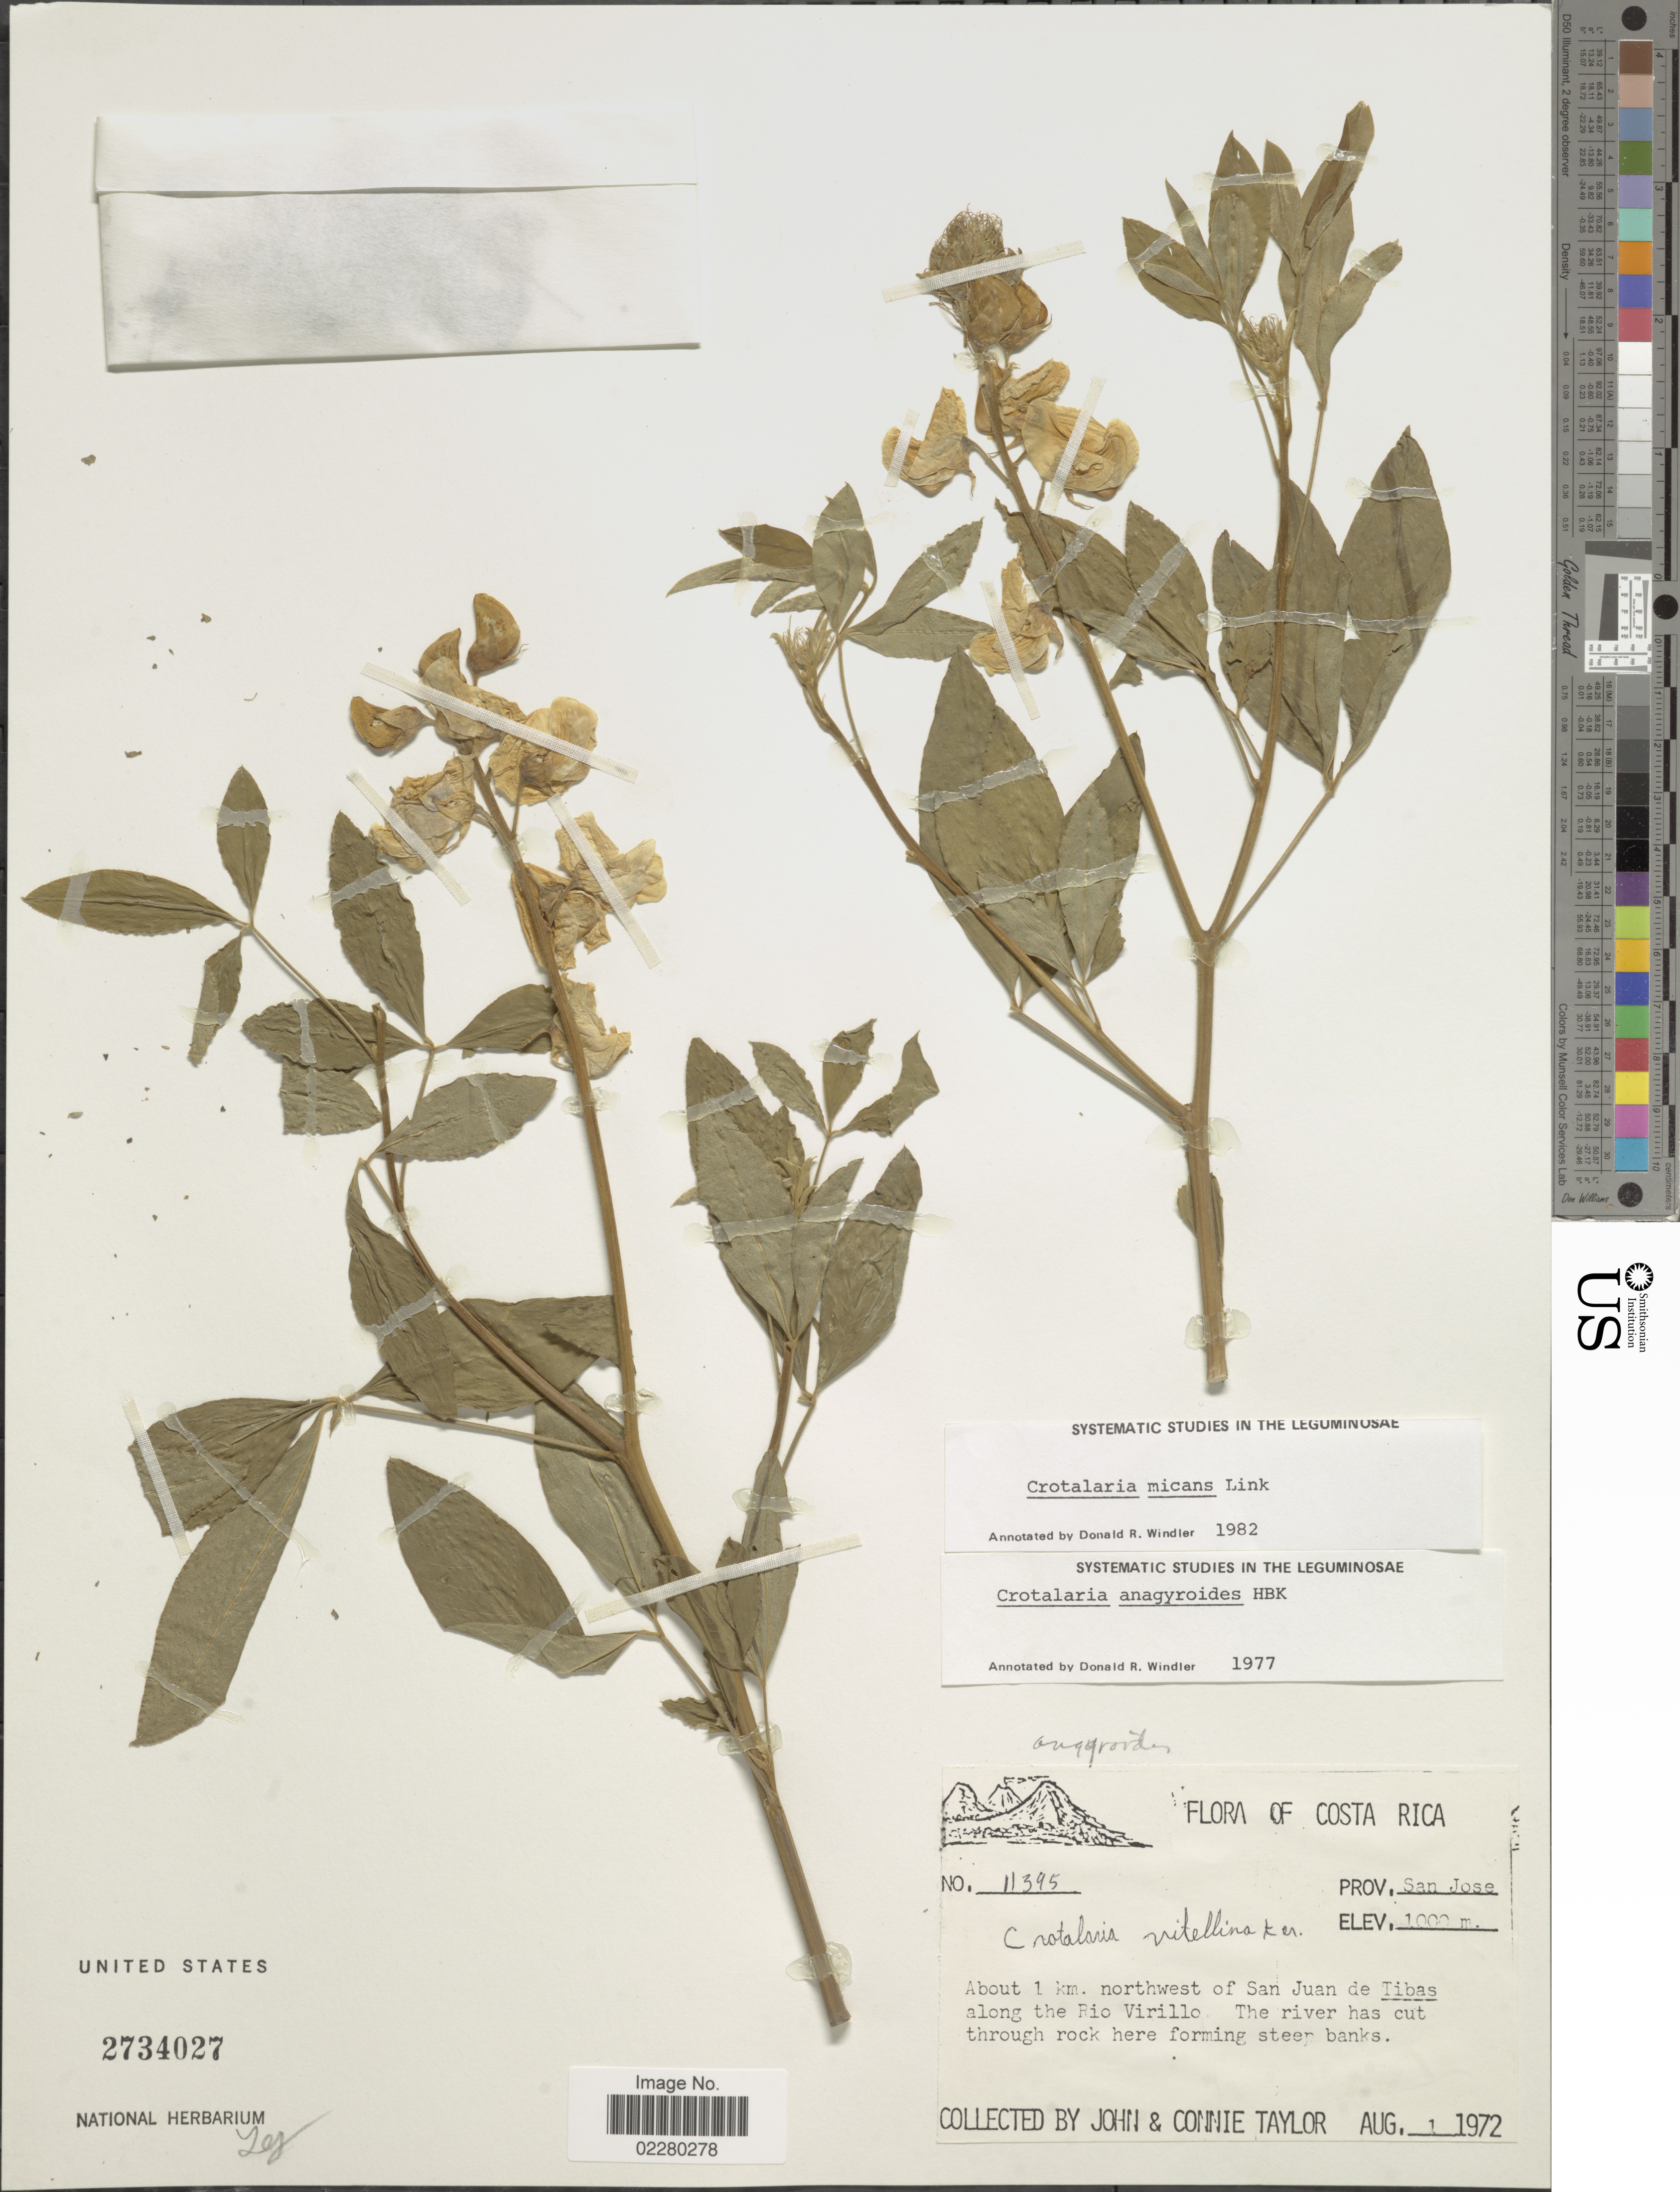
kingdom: Plantae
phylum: Tracheophyta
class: Magnoliopsida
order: Fabales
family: Fabaceae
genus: Crotalaria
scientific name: Crotalaria micans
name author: Link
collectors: J. Taylor & C. Taylor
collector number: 11395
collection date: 1972-08-01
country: Costa Rica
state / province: San José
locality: Prov. San Jose. About 1 km. northwest of San Juan de Tibas along the Rio Virillo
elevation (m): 1000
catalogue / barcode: US 2734027